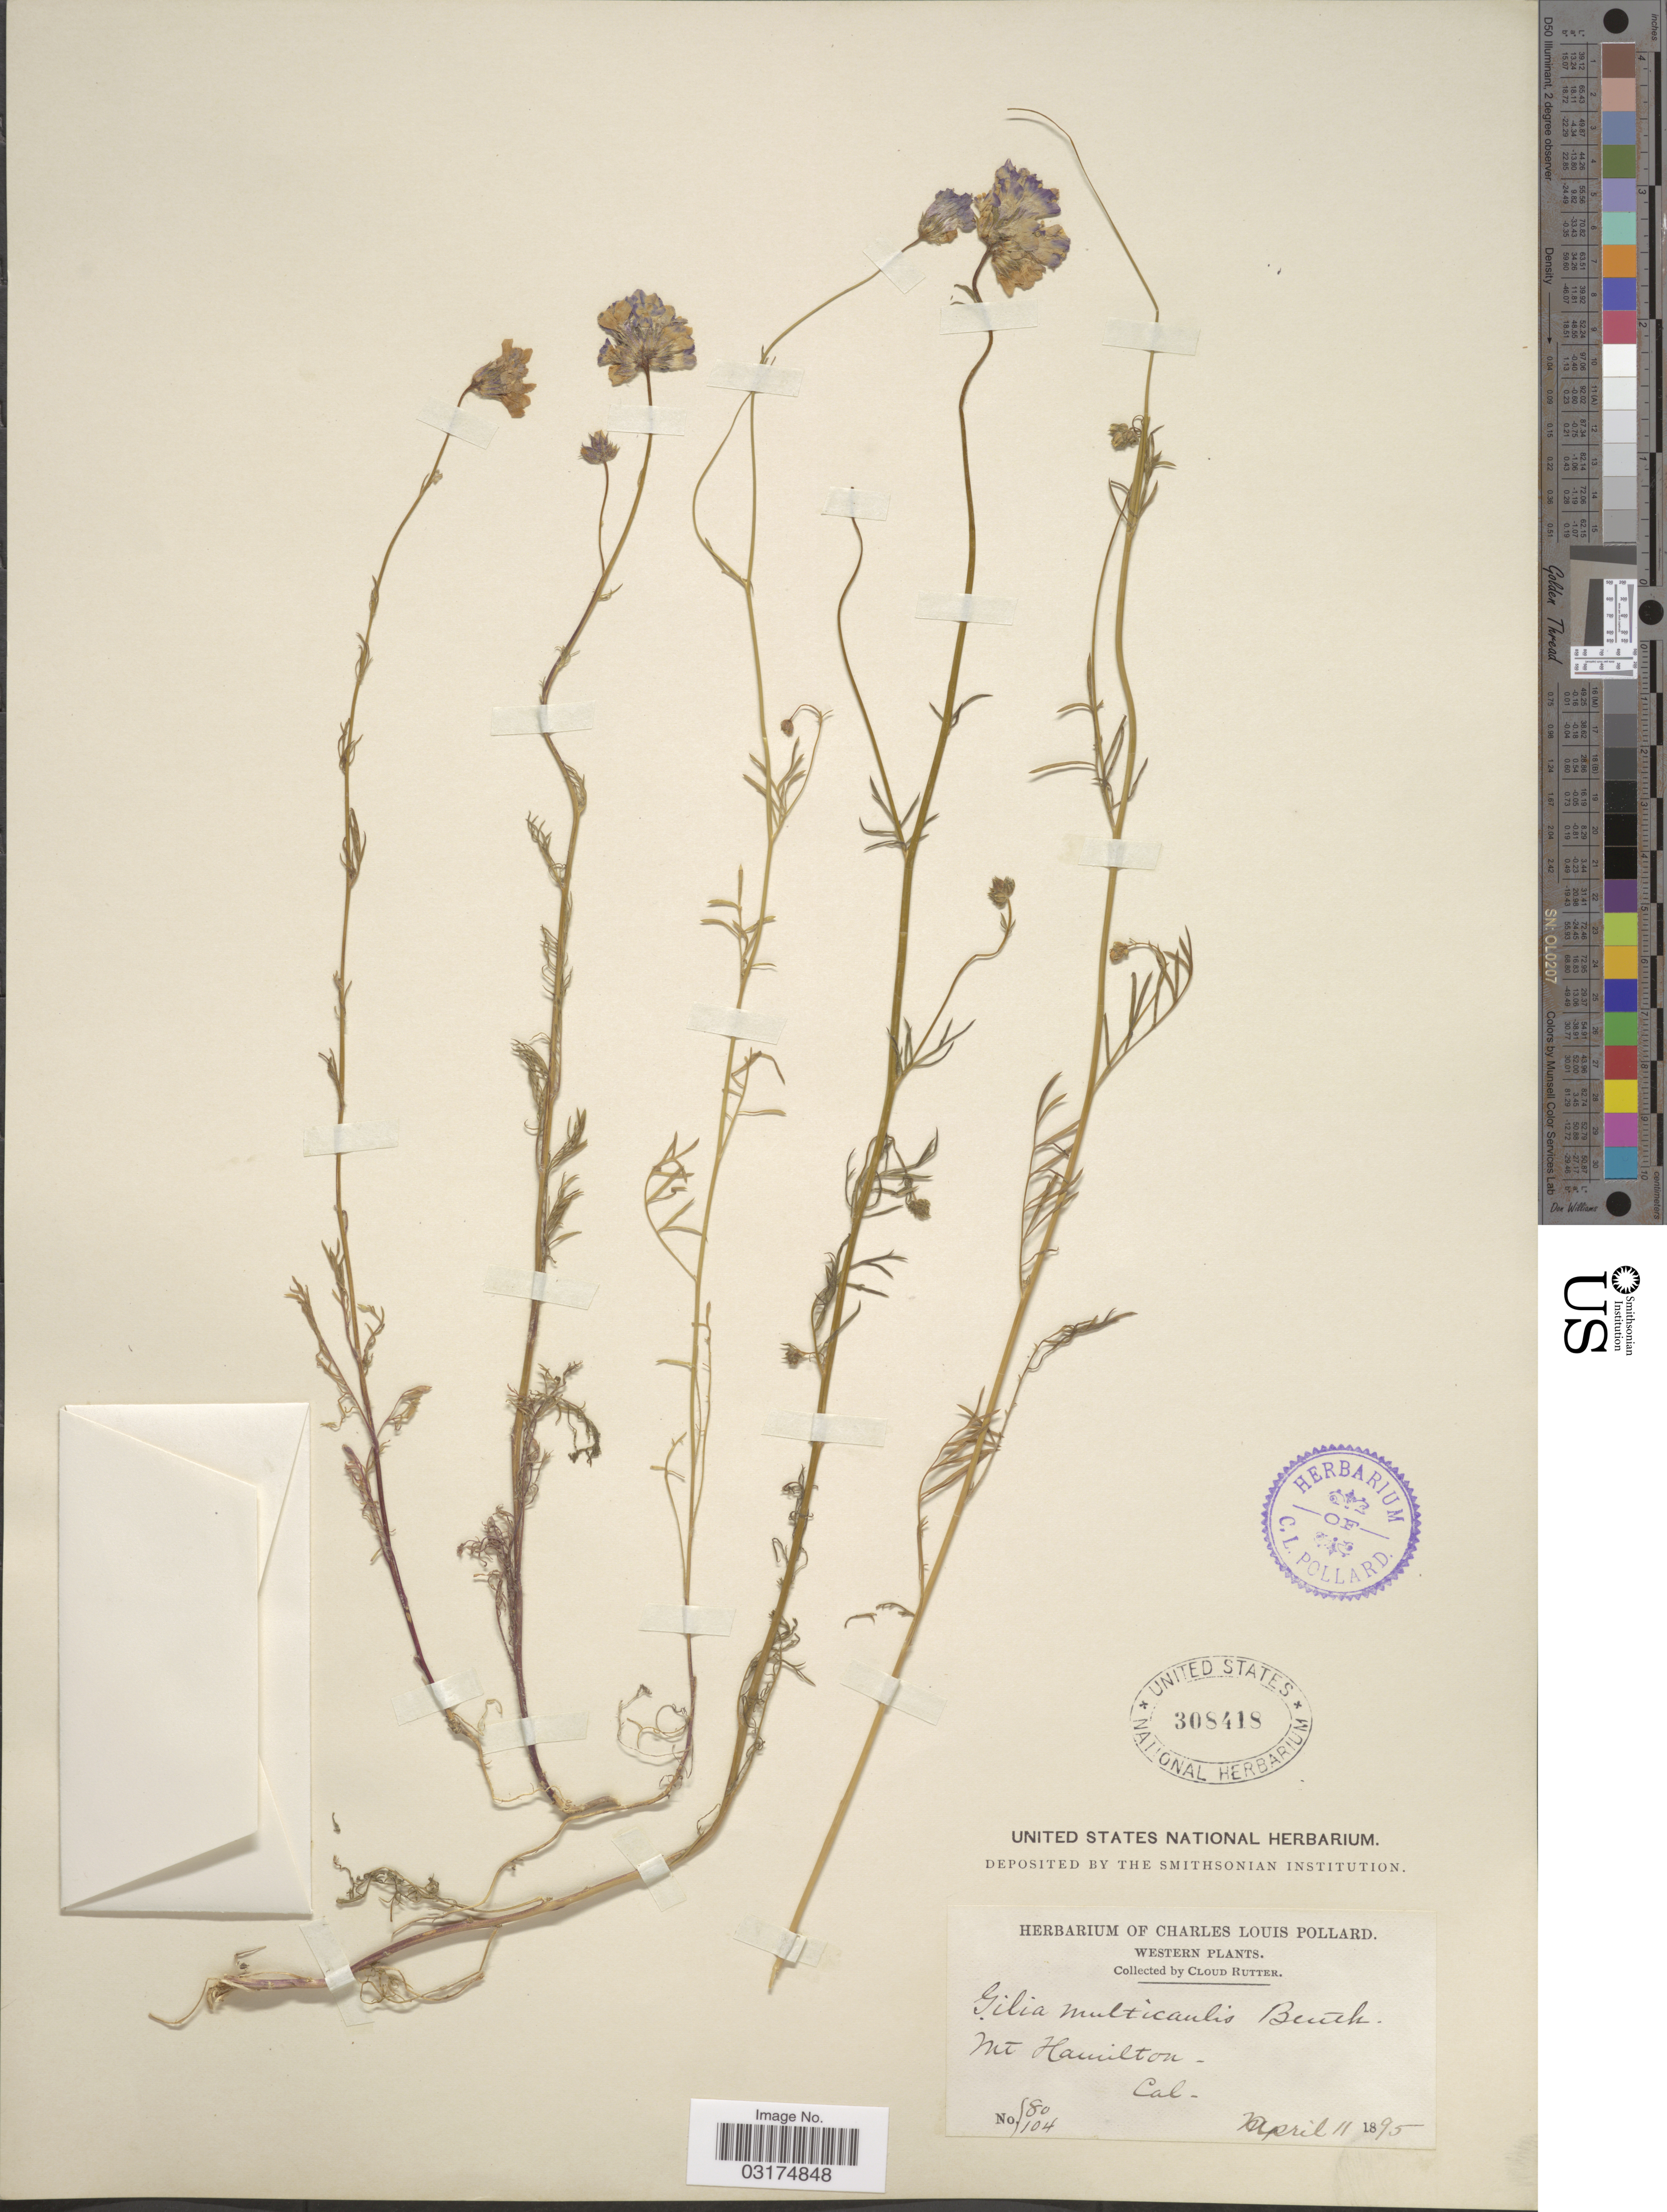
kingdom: Plantae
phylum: Tracheophyta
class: Magnoliopsida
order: Ericales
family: Polemoniaceae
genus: Gilia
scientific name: Gilia achilleifolia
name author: Benth.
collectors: C. Rutter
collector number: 80/104*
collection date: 1895-04-11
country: United States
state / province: California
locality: Western. Mt Hamilton. Cal.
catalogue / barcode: US 308418